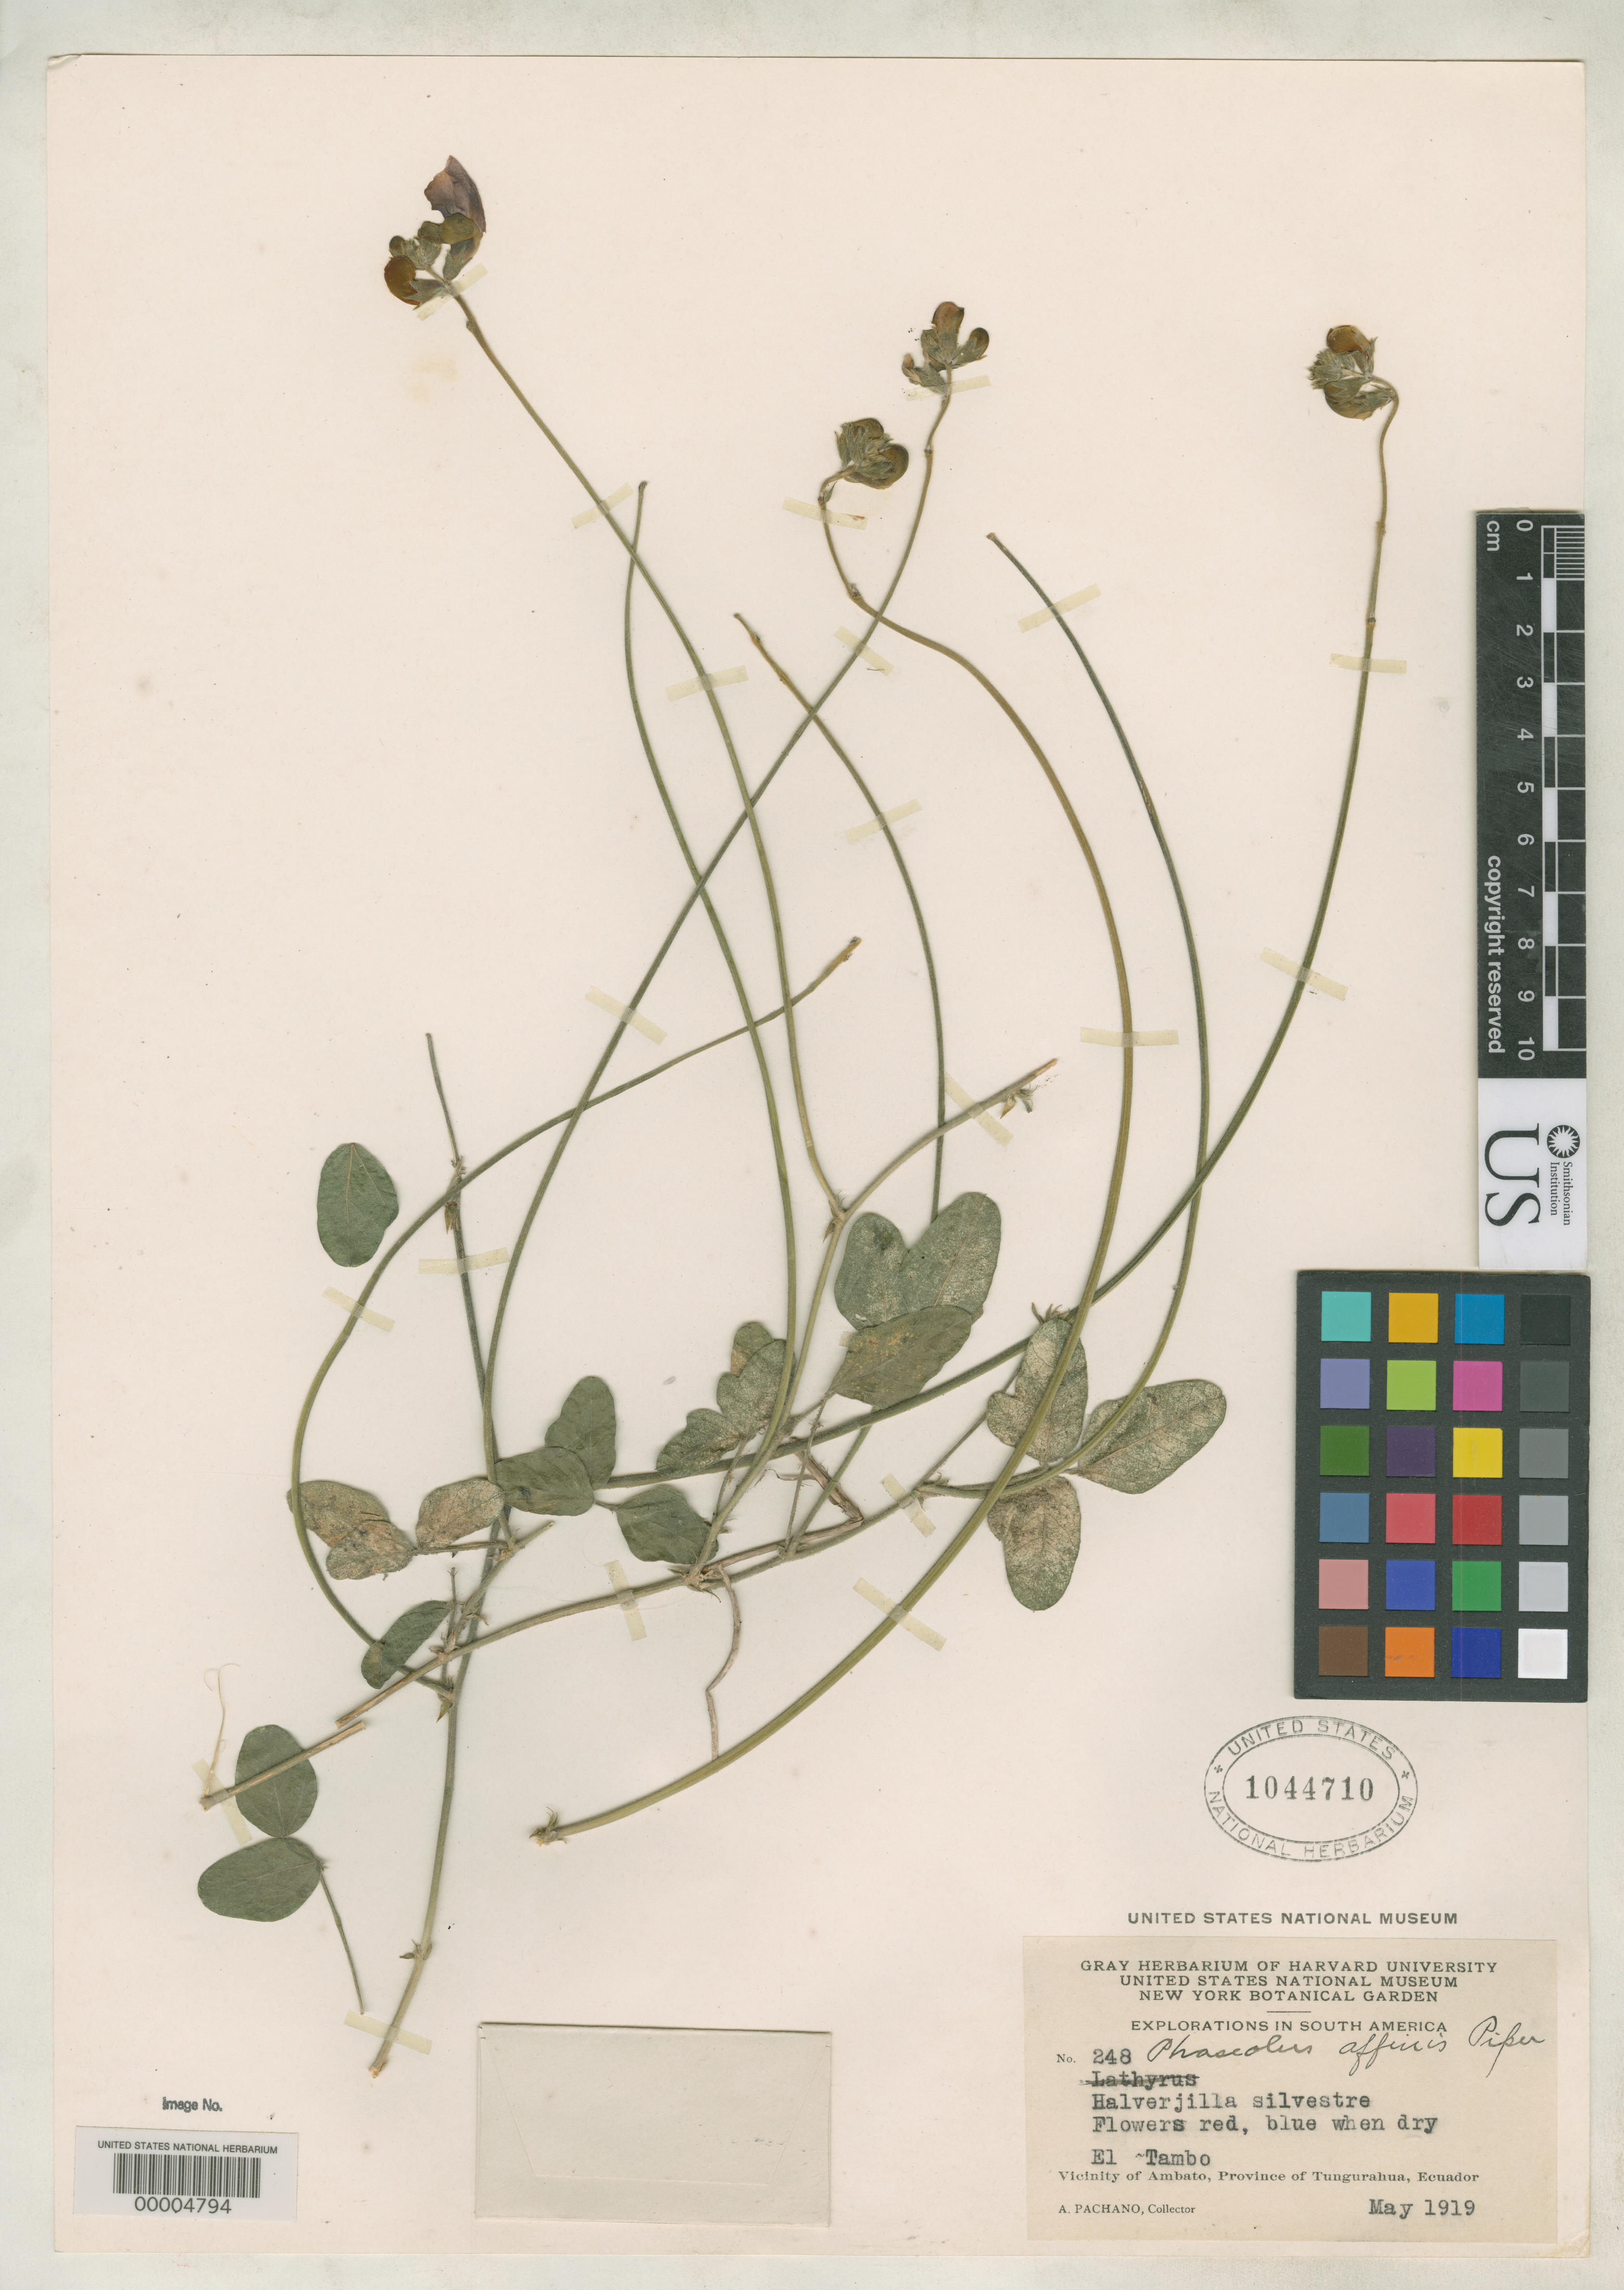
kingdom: Plantae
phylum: Tracheophyta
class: Magnoliopsida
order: Fabales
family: Fabaceae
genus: Phaseolus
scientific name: Phaseolus affinis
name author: Piper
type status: Isotype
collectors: A. Pachano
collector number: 248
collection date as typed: May 1919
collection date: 1919-05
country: Ecuador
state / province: Tungurahua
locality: El Tambo, vicinity of Ambato.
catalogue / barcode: US 1044710